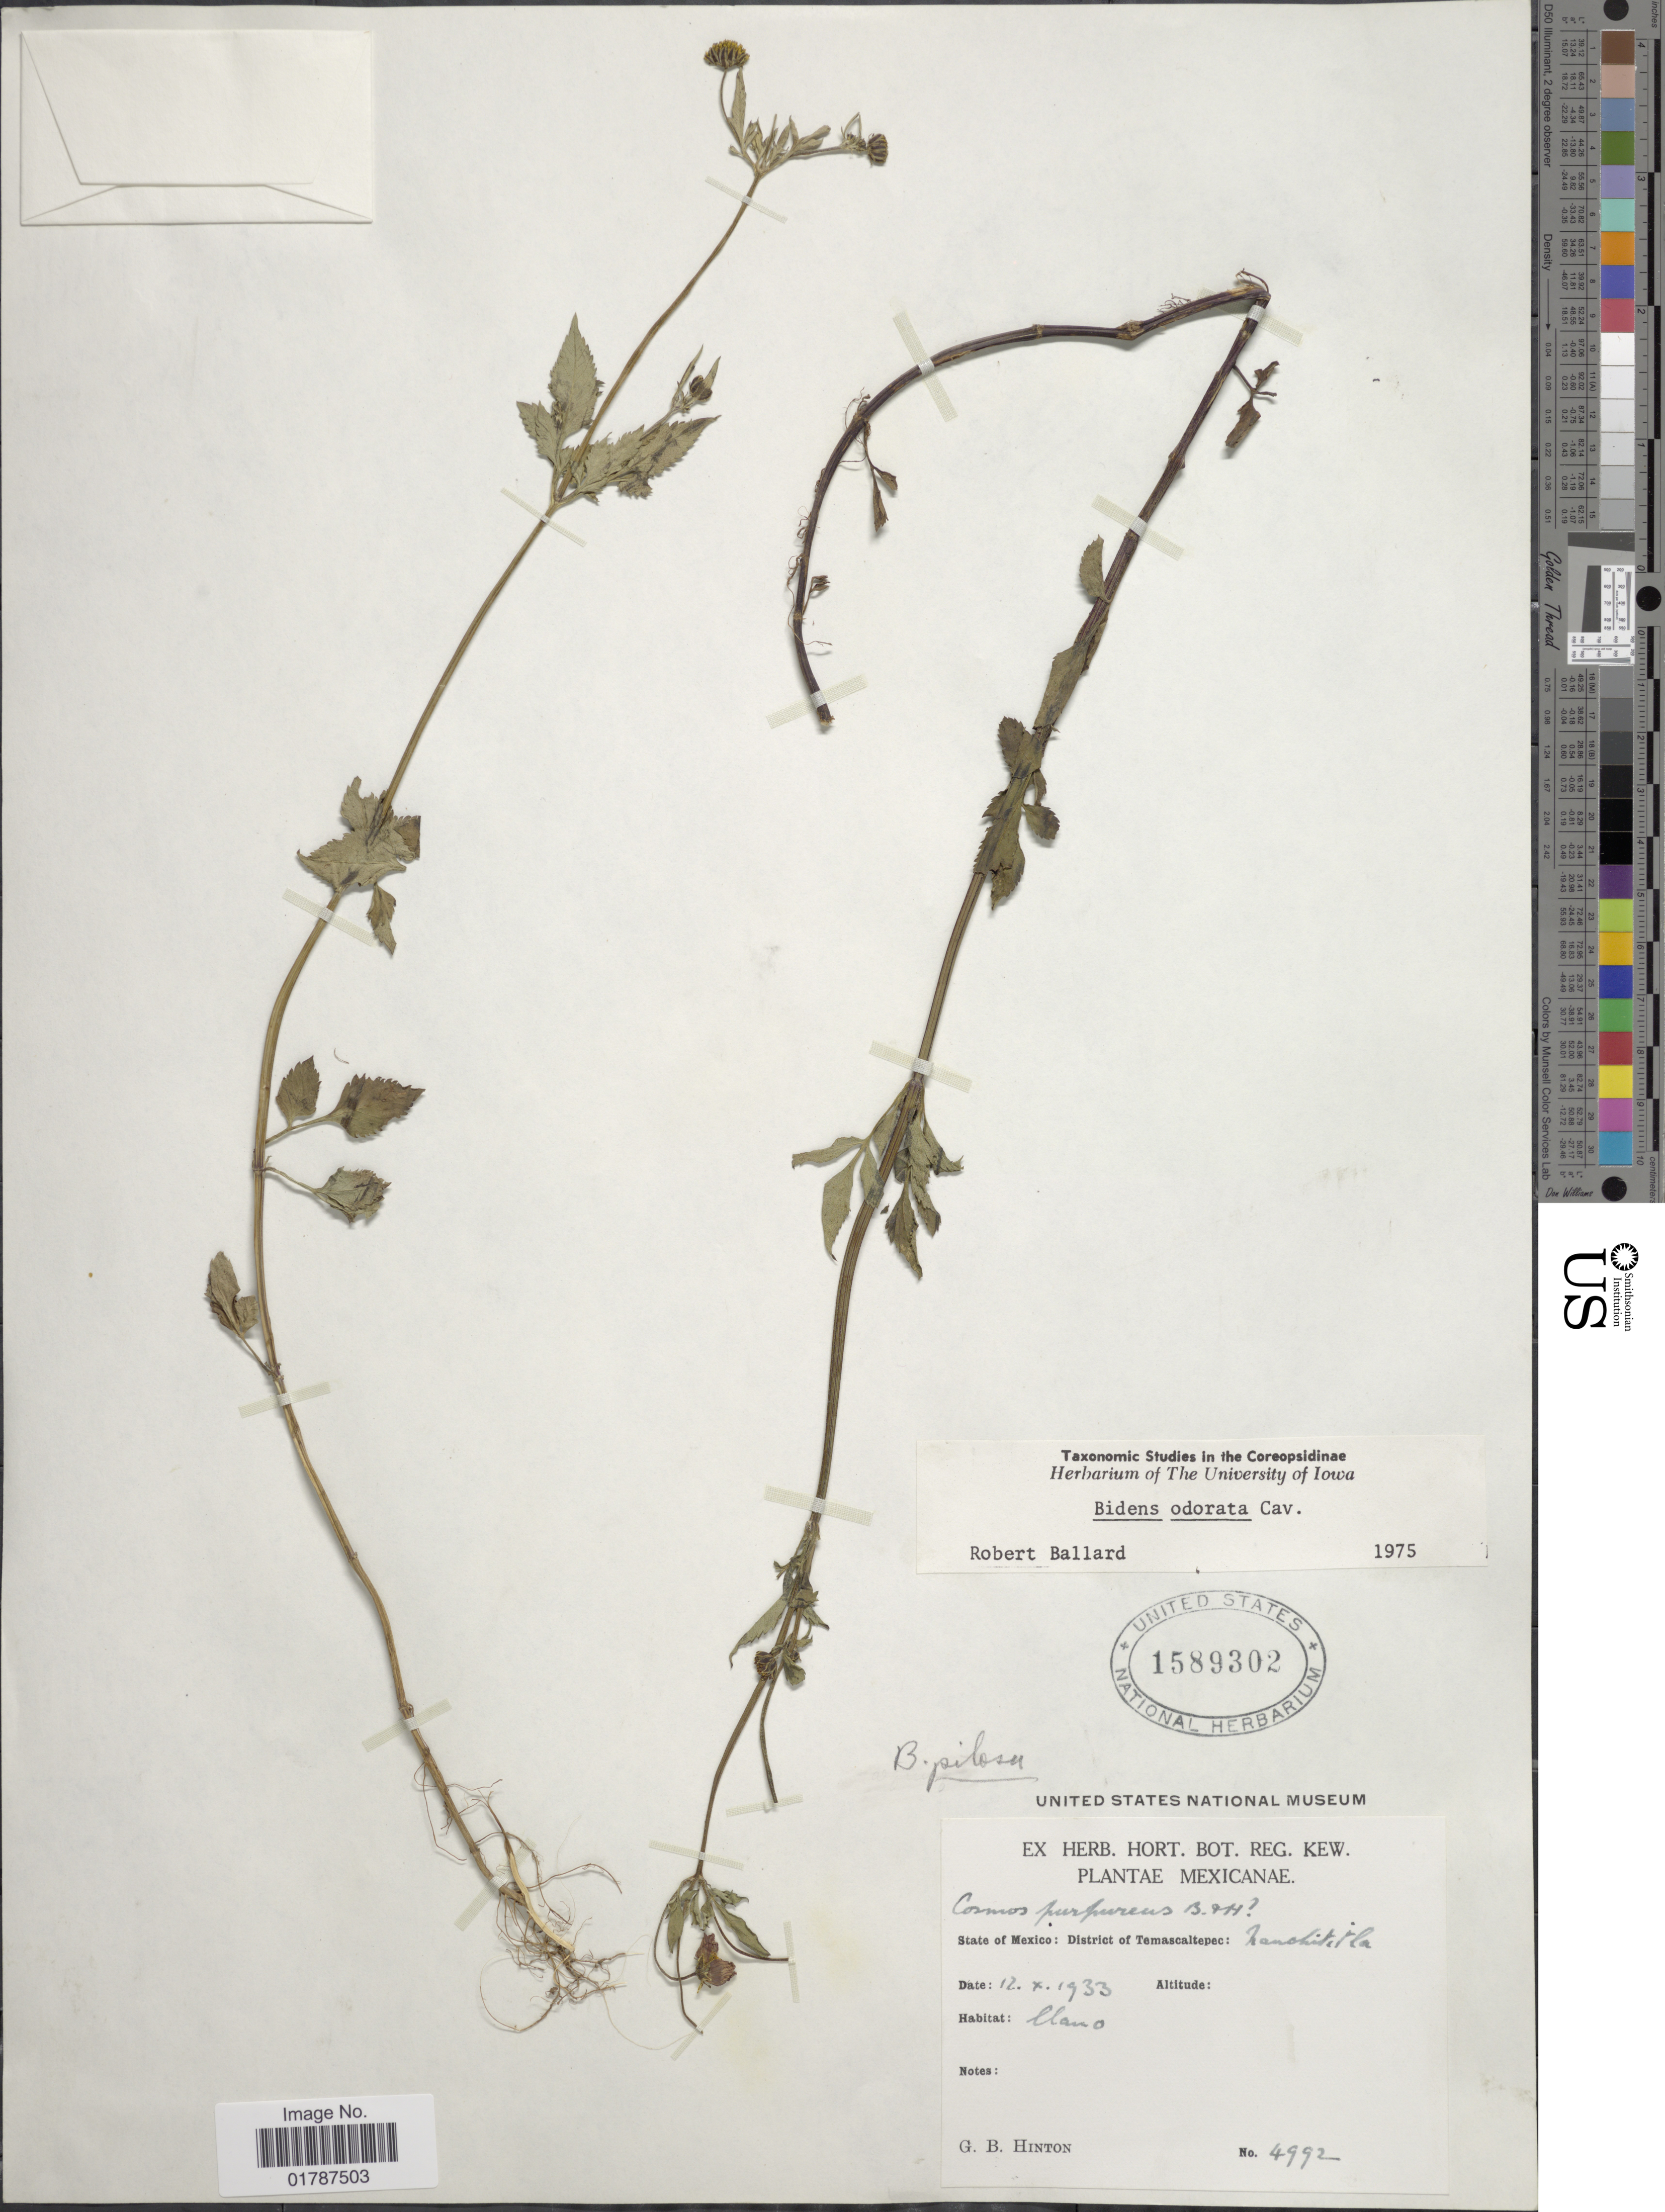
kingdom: Plantae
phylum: Tracheophyta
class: Magnoliopsida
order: Asterales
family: Asteraceae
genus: Bidens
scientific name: Bidens odorata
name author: Cav.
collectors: G. B. Hinton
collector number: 4992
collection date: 1933-10-12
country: Mexico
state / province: México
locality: State of Mexico: District of Temascaltepec: Nanchititla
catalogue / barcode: US 1589302